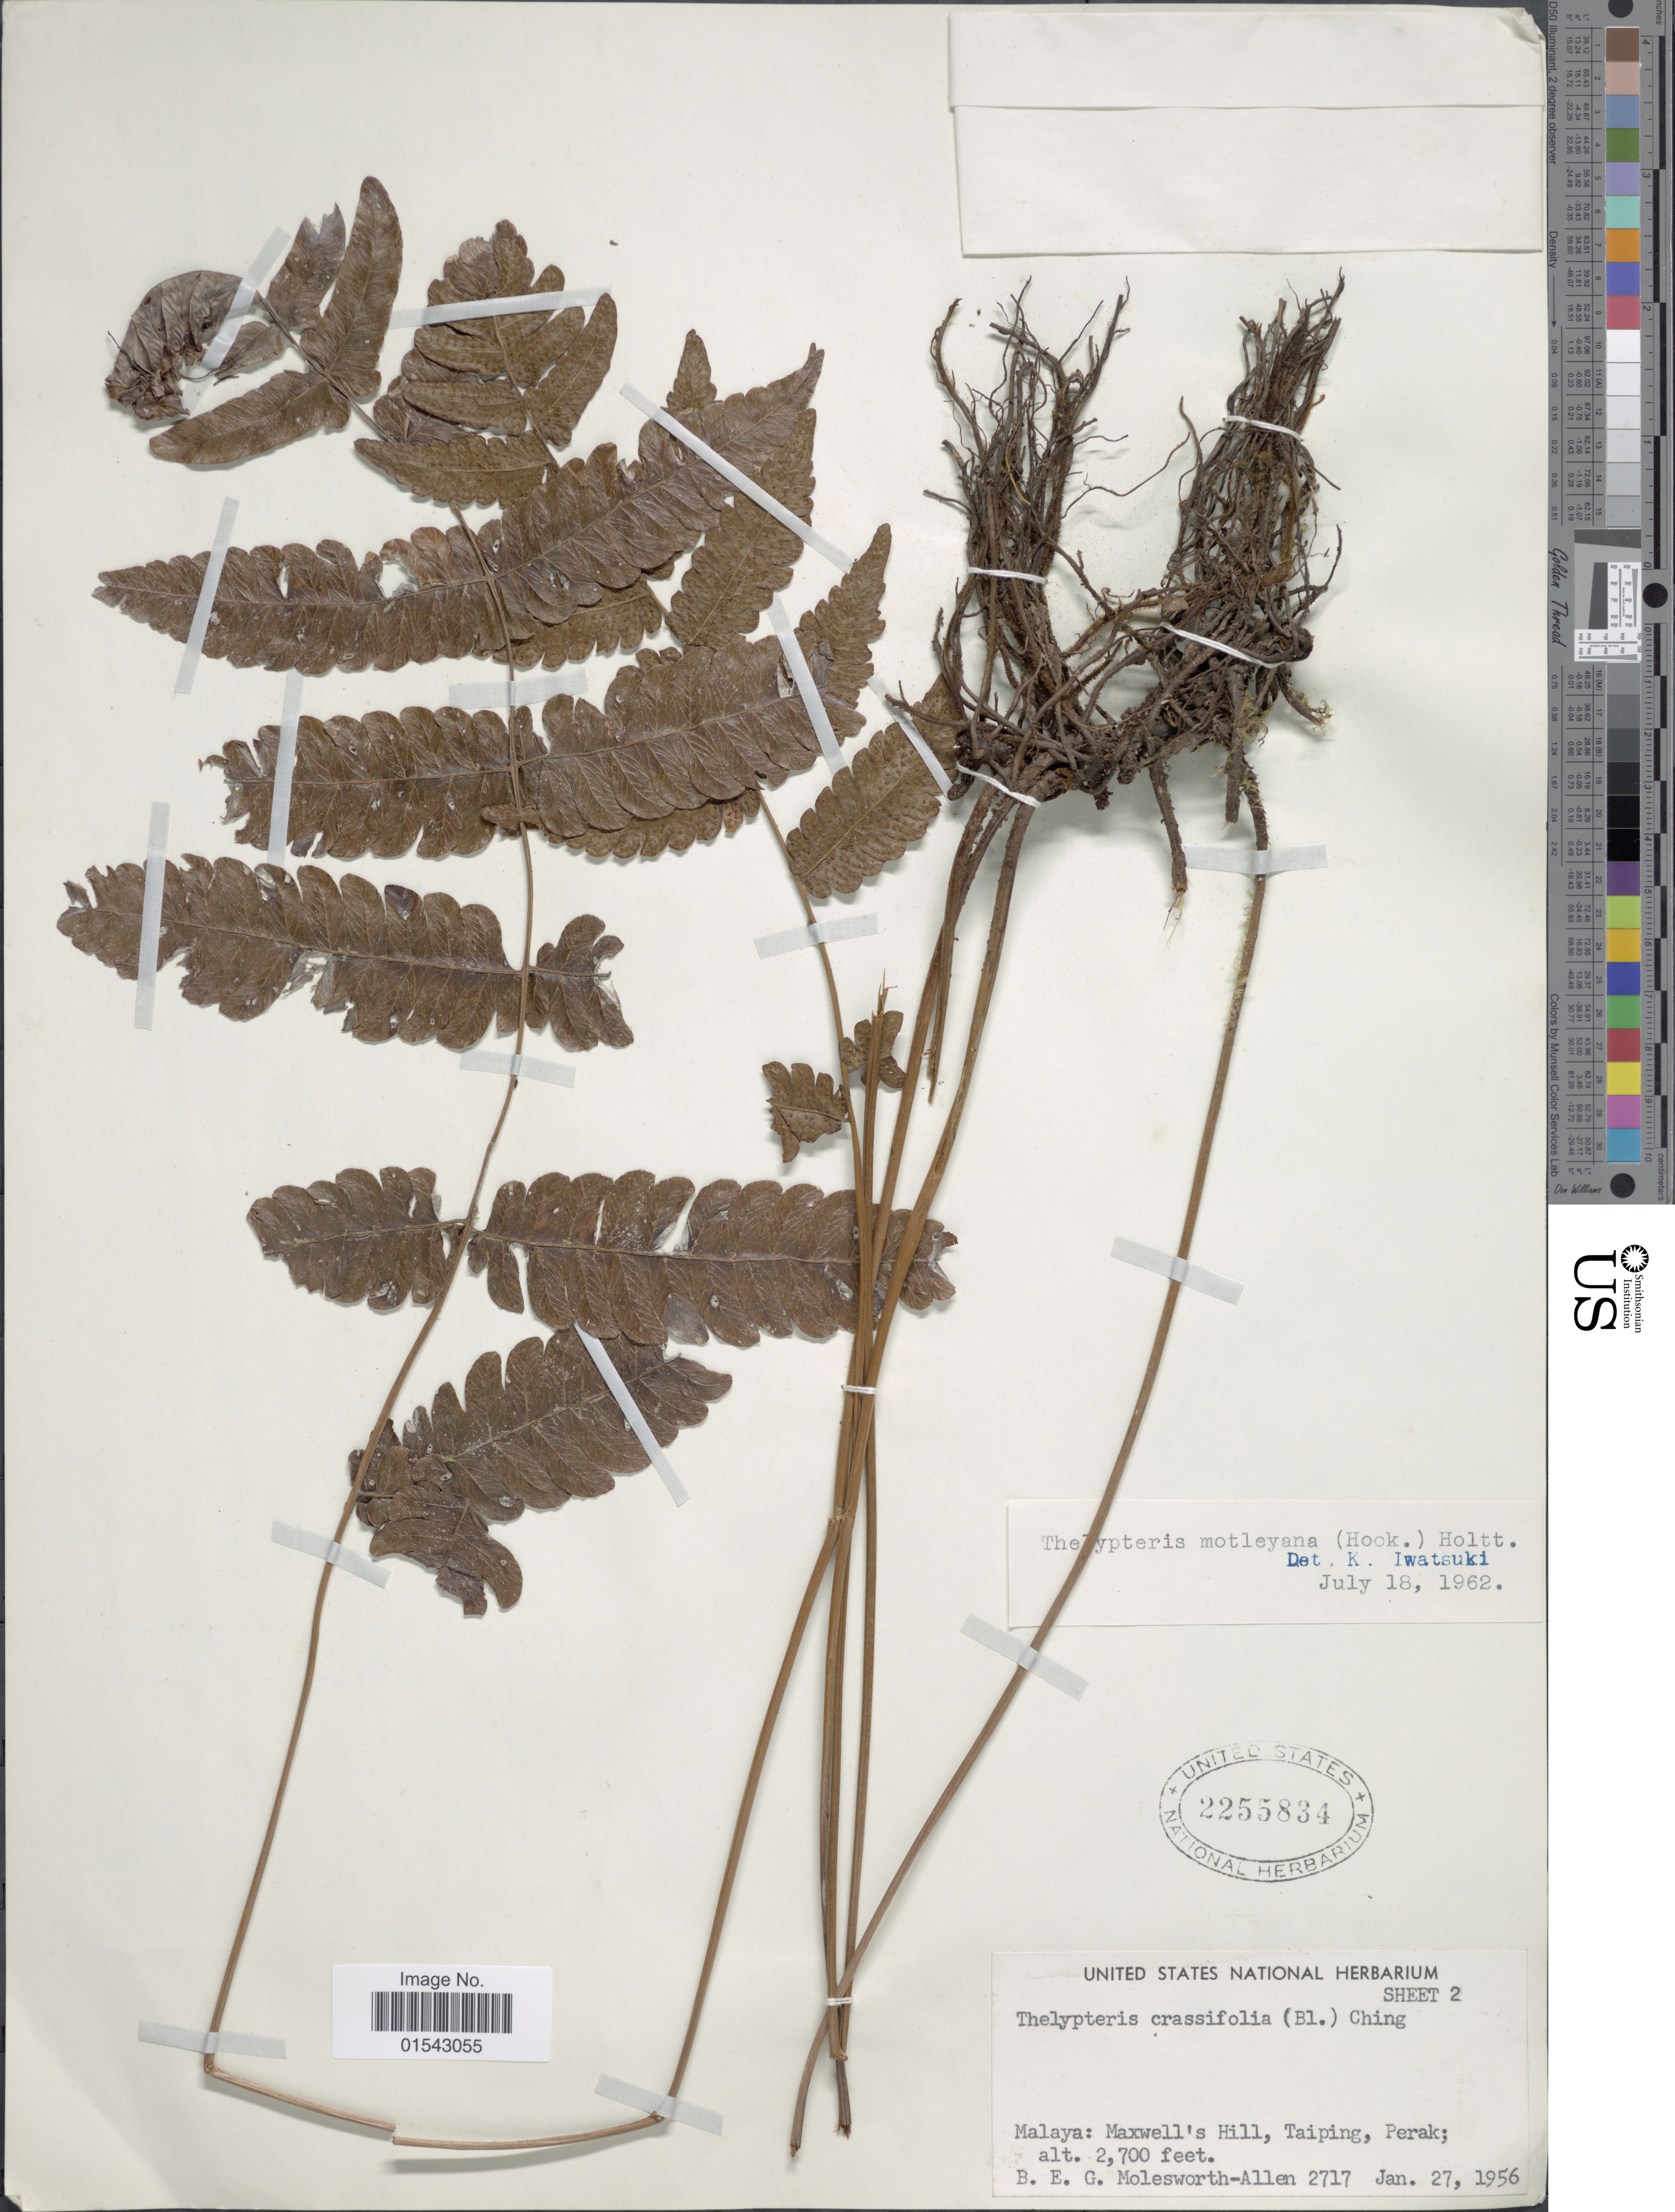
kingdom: Plantae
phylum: Tracheophyta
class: Polypodiopsida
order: Polypodiales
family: Thelypteridaceae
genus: Mesophlebion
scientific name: Mesophlebion motleyanum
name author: (Hook. ex Hook.) Holttum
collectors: B. E. G. Molesworth-Allen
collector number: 2717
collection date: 1956-01-27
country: Malaysia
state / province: Perak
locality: Malaya: Maxwell's Hill, Taiping, Perak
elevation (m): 823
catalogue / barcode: US 2255834